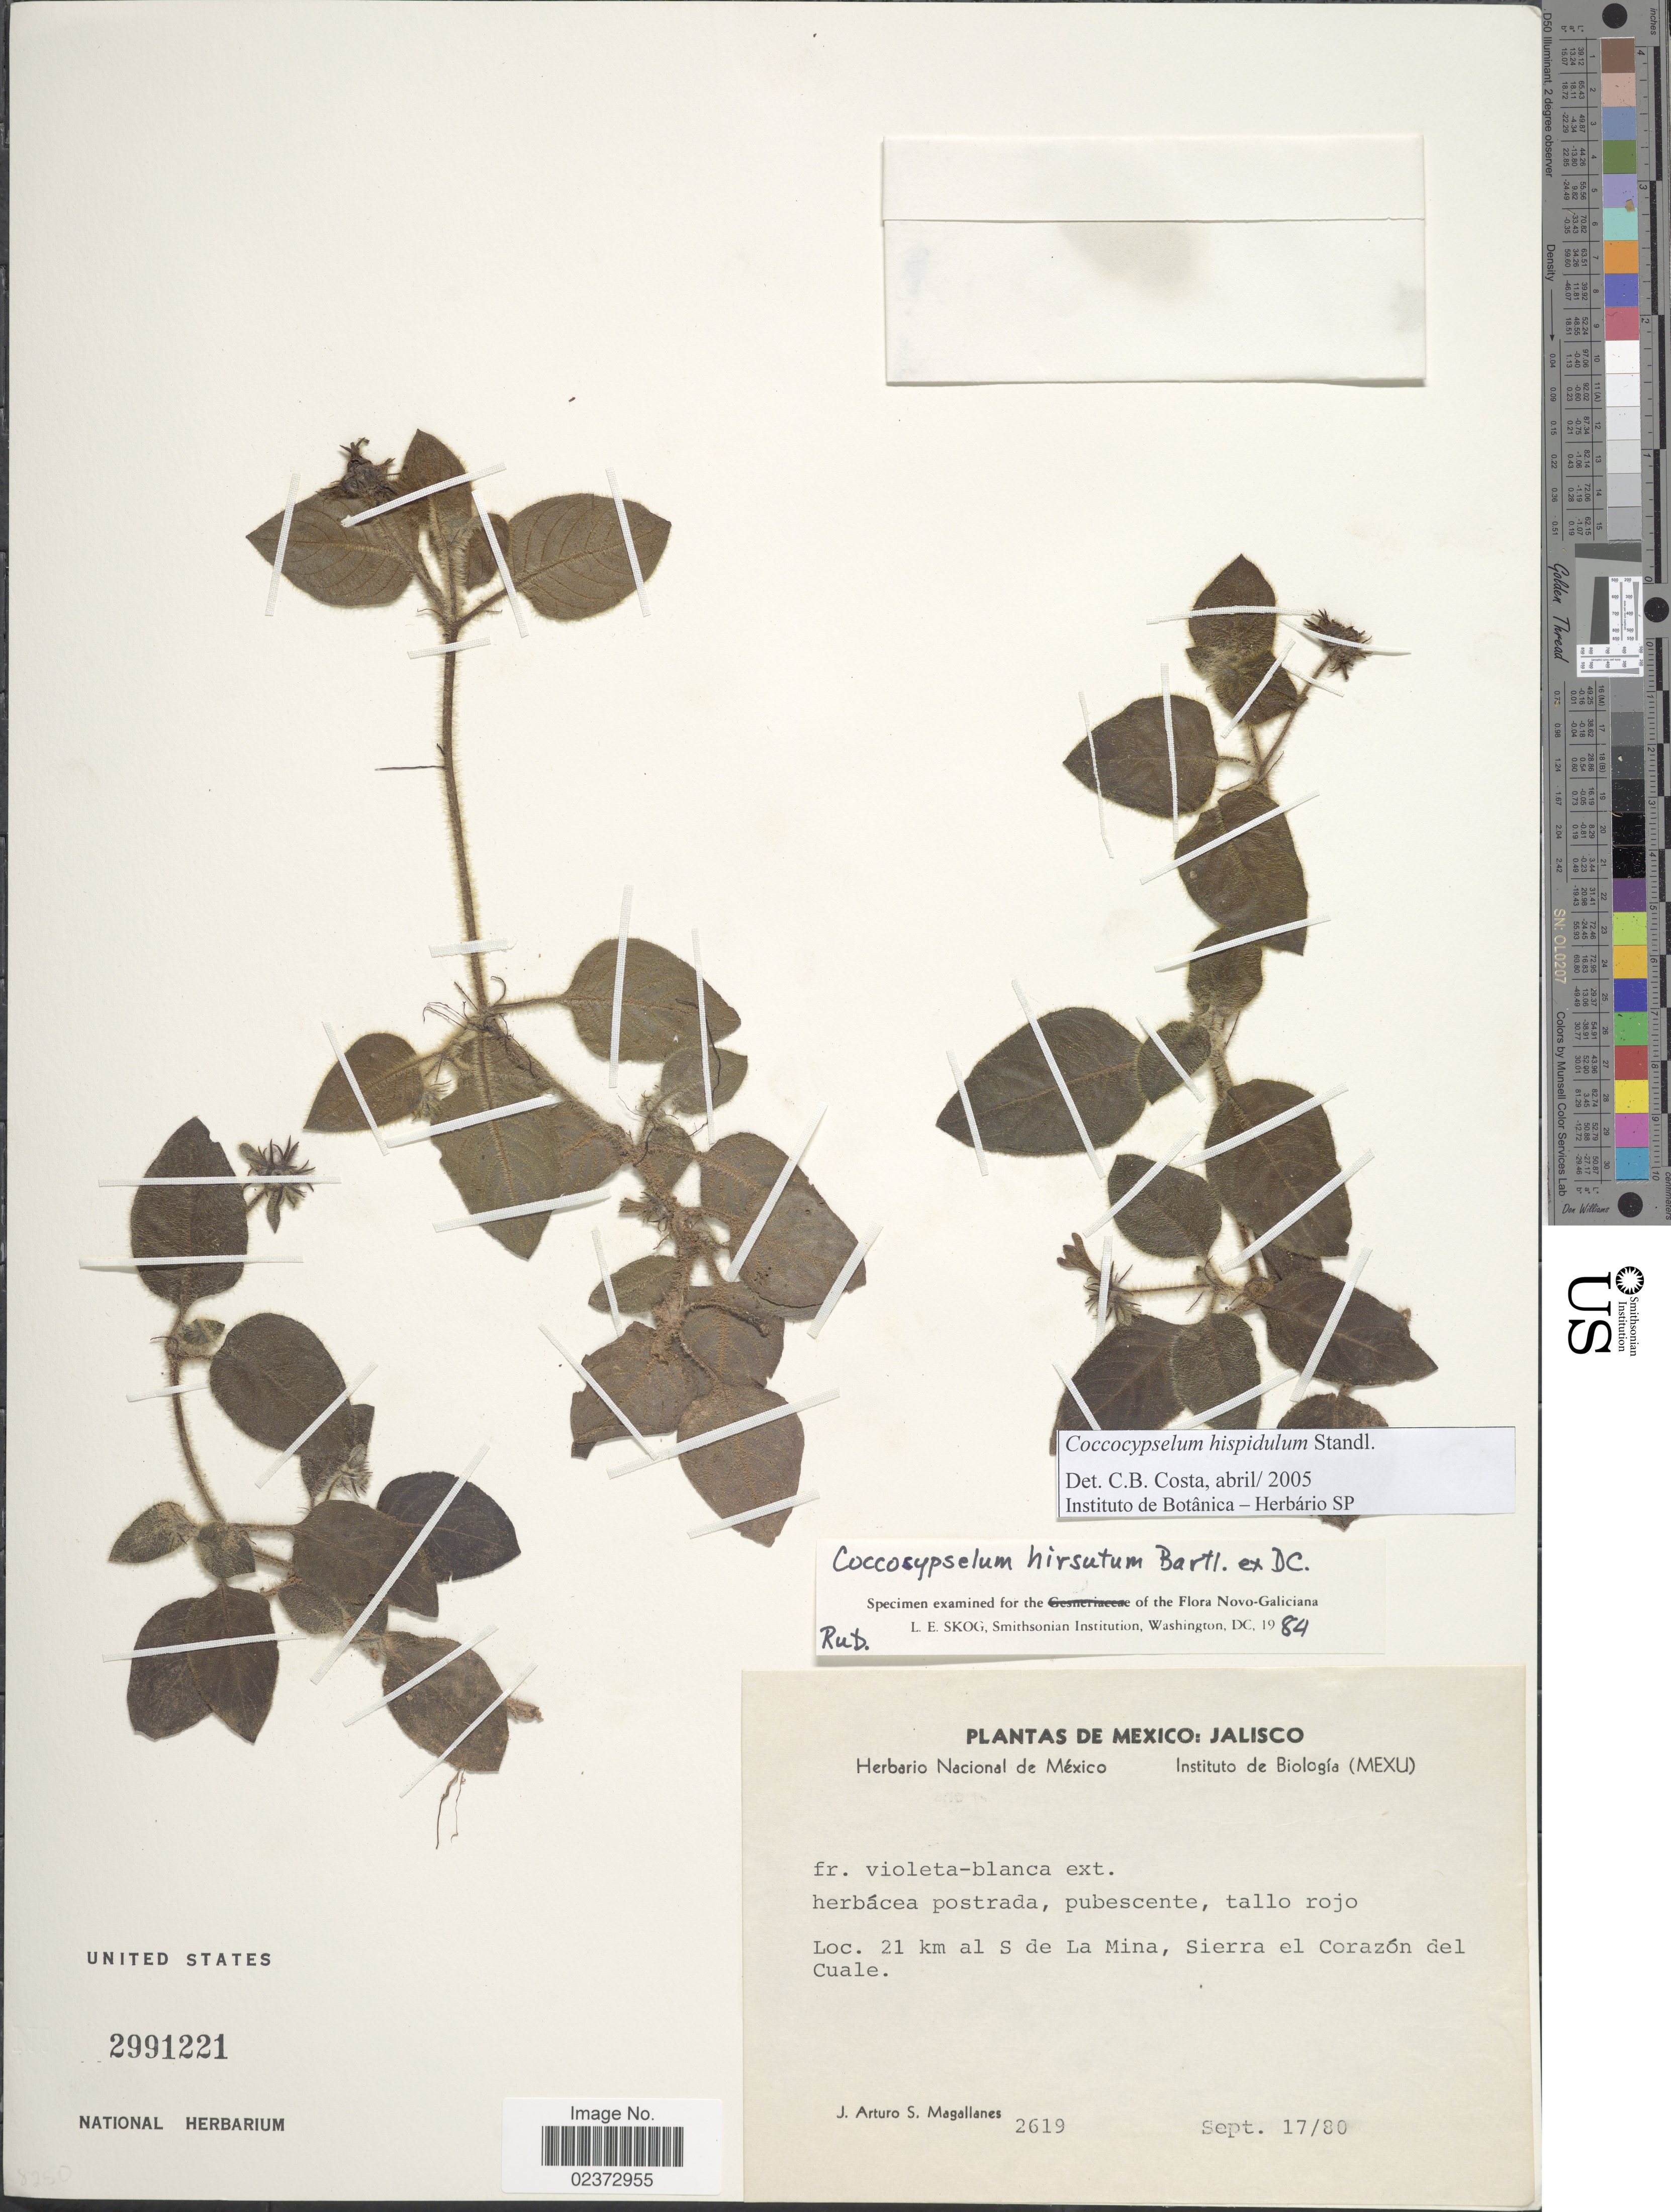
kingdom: Plantae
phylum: Tracheophyta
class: Magnoliopsida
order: Gentianales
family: Rubiaceae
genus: Coccocypselum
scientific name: Coccocypselum hispidulum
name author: (Standl.) Standl.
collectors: J. Solis Magallanes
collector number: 2619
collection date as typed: Transcribed d/m/y: 17/9/80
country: Mexico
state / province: Jalisco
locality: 21 k al de La Mina, Sierra el Corazón del Cuale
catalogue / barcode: US 2991221